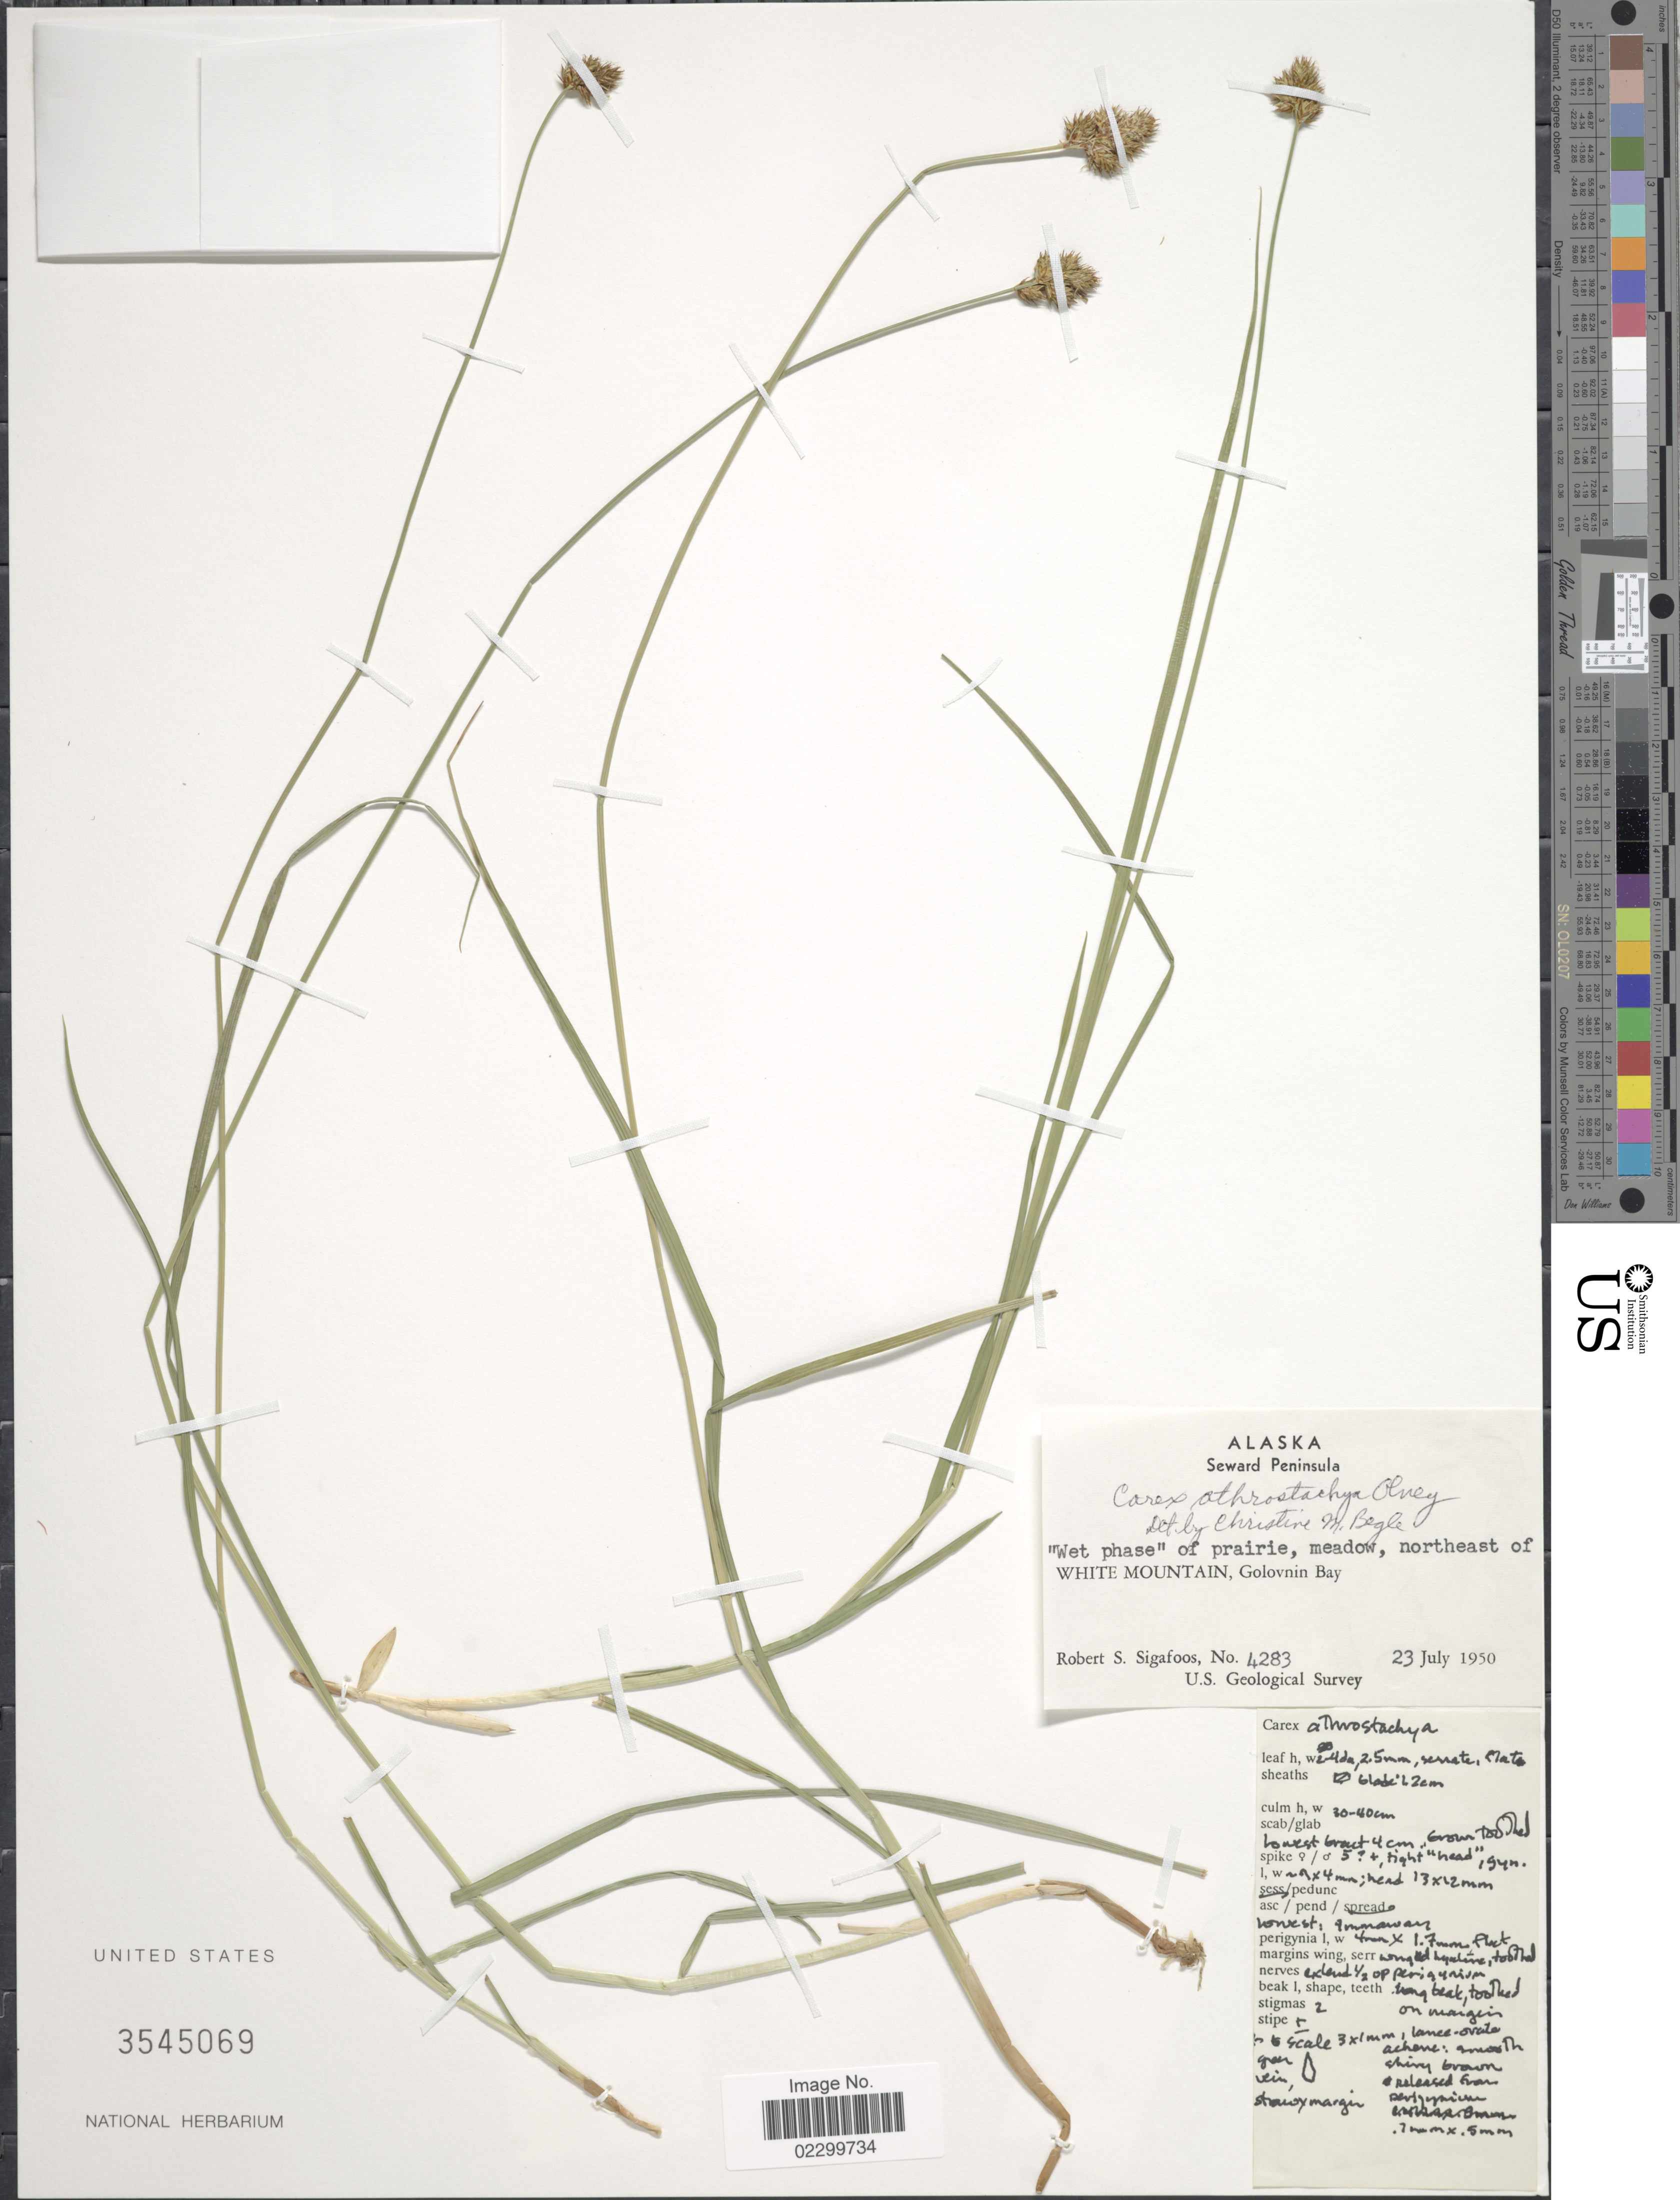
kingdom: Plantae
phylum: Tracheophyta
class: Liliopsida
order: Poales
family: Cyperaceae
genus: Carex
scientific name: Carex athrostachya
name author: Olney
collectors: R. Sigafoos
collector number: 4283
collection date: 1950-07-23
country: United States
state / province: Alaska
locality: Meadow, northeast of White Mountain, Golovnin Bay, Seward Peninsula.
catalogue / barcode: US 3545069